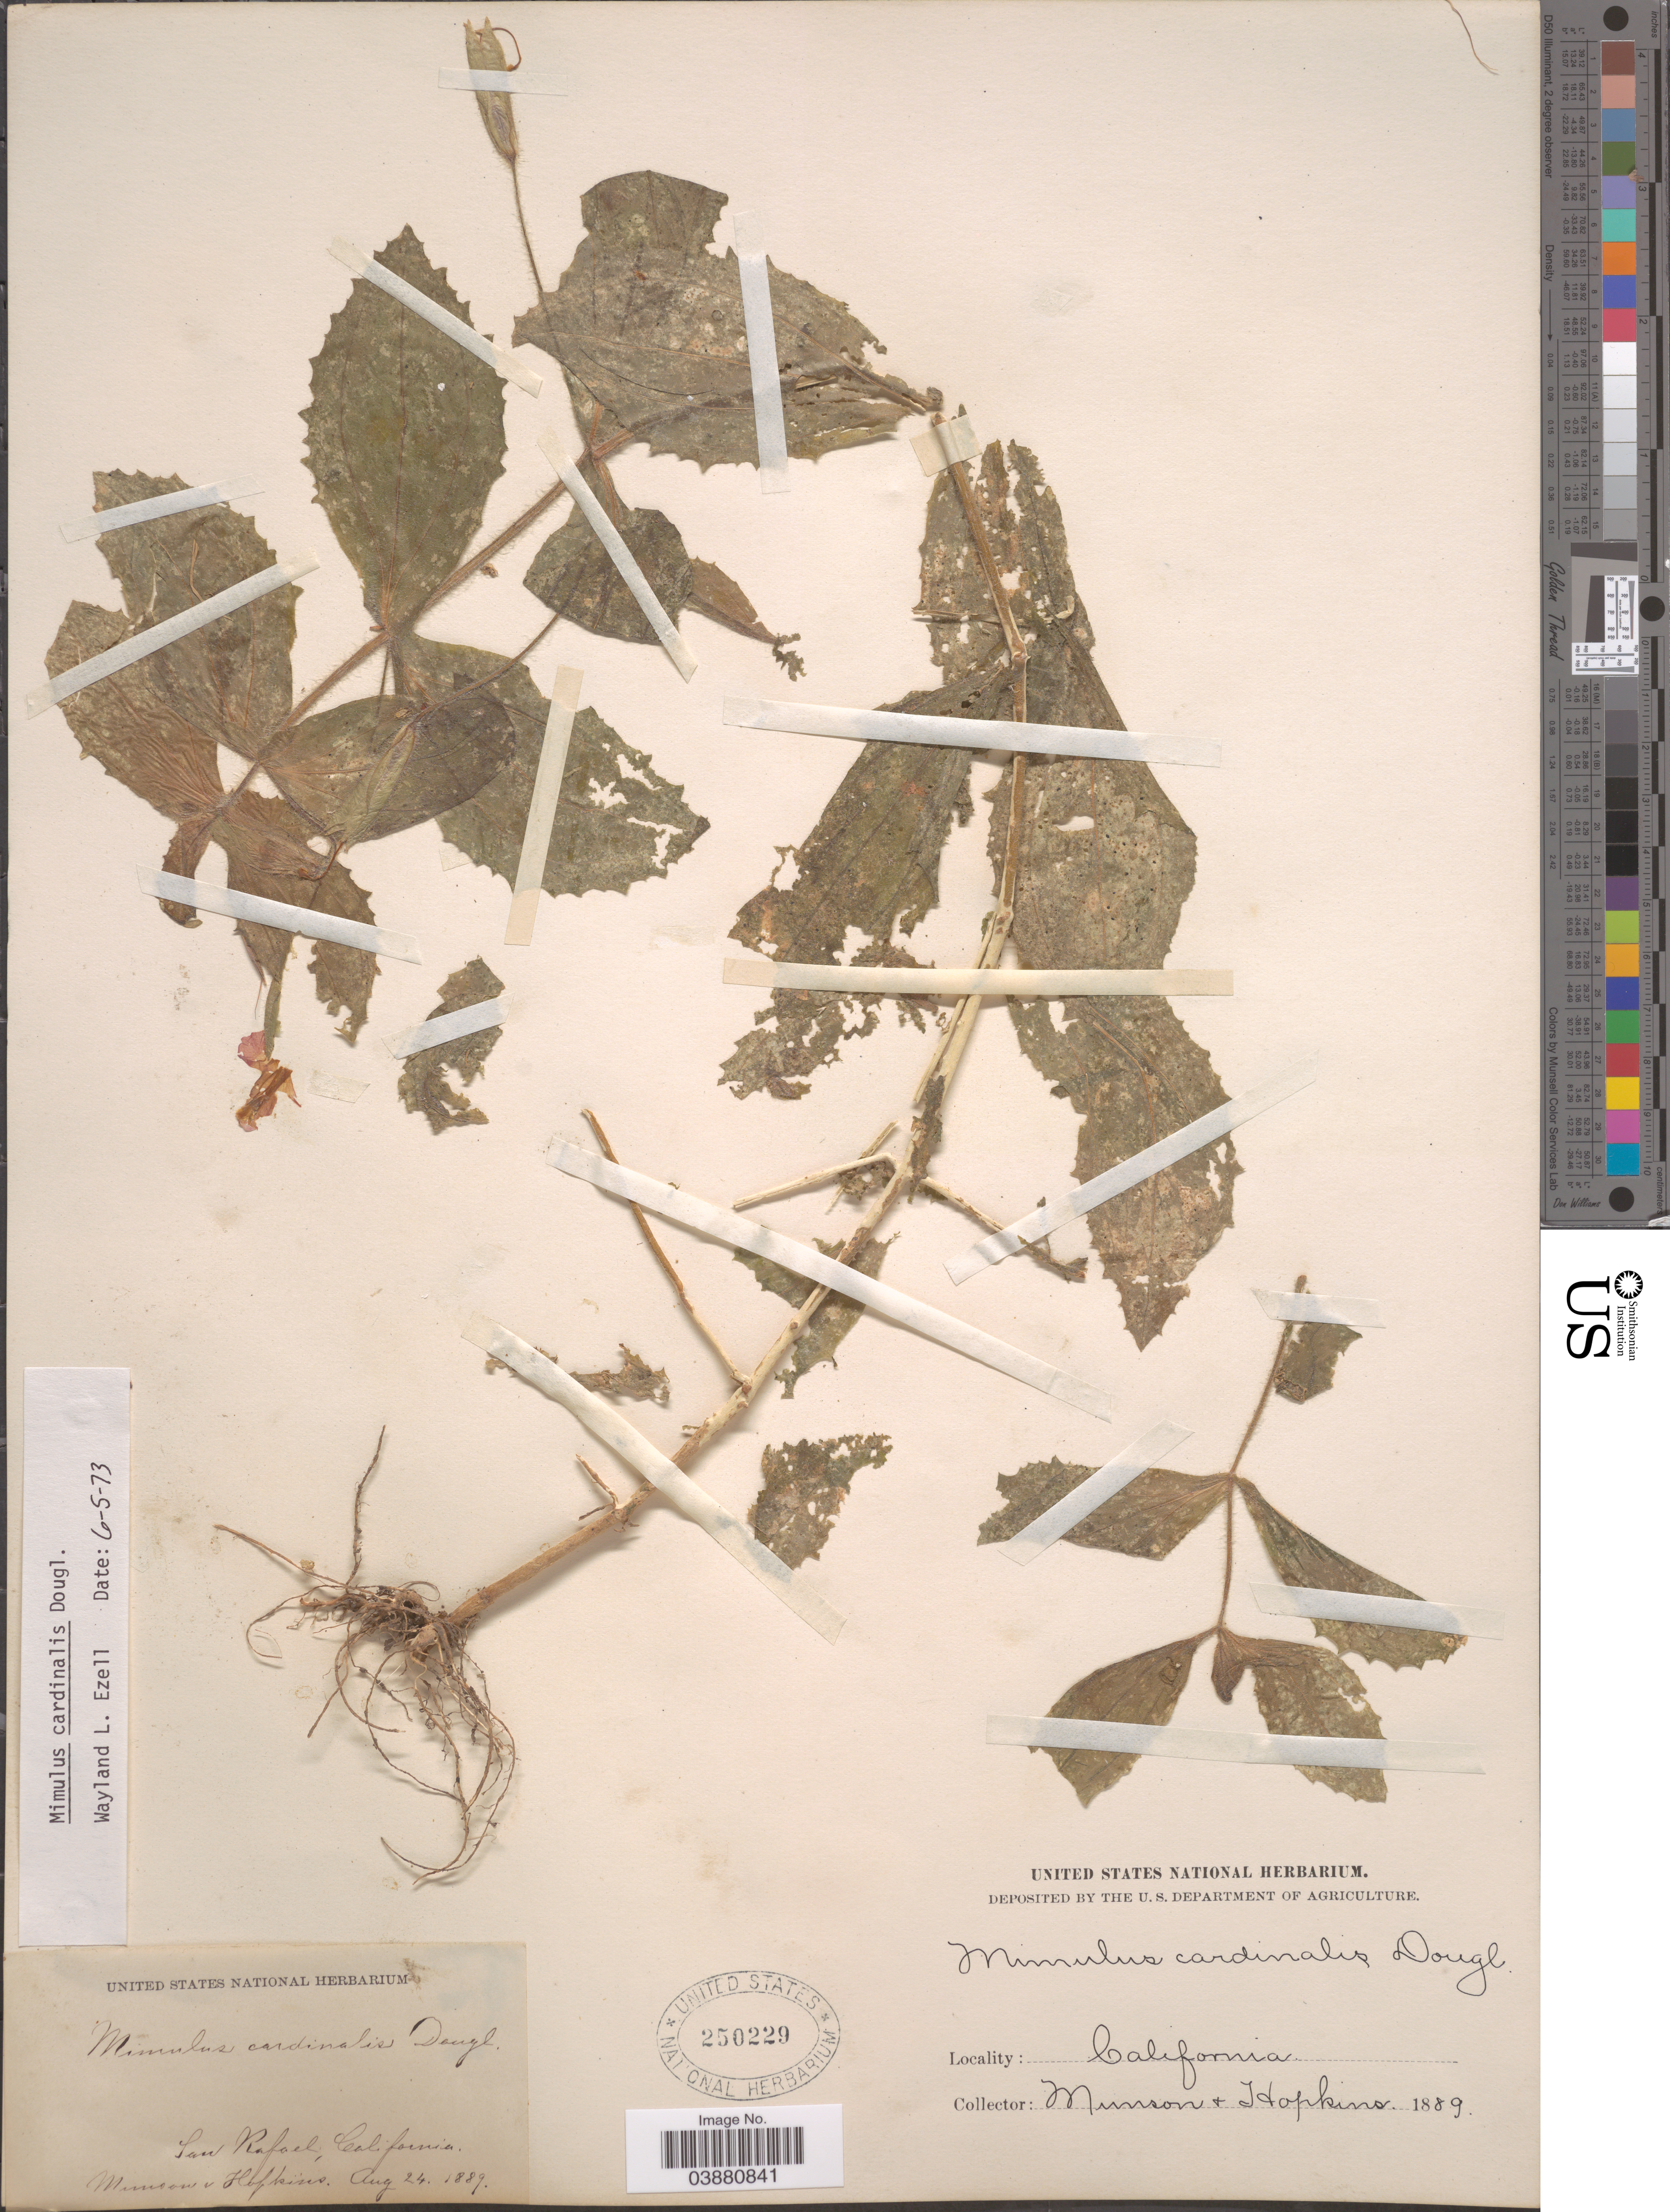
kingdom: Plantae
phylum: Tracheophyta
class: Magnoliopsida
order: Lamiales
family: Phrymaceae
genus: Mimulus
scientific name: Mimulus cardinalis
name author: Douglas ex Benth.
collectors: -. Munson & -. Hopkins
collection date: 1889-08-24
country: United States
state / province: California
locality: San Rafael.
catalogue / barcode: US 250229